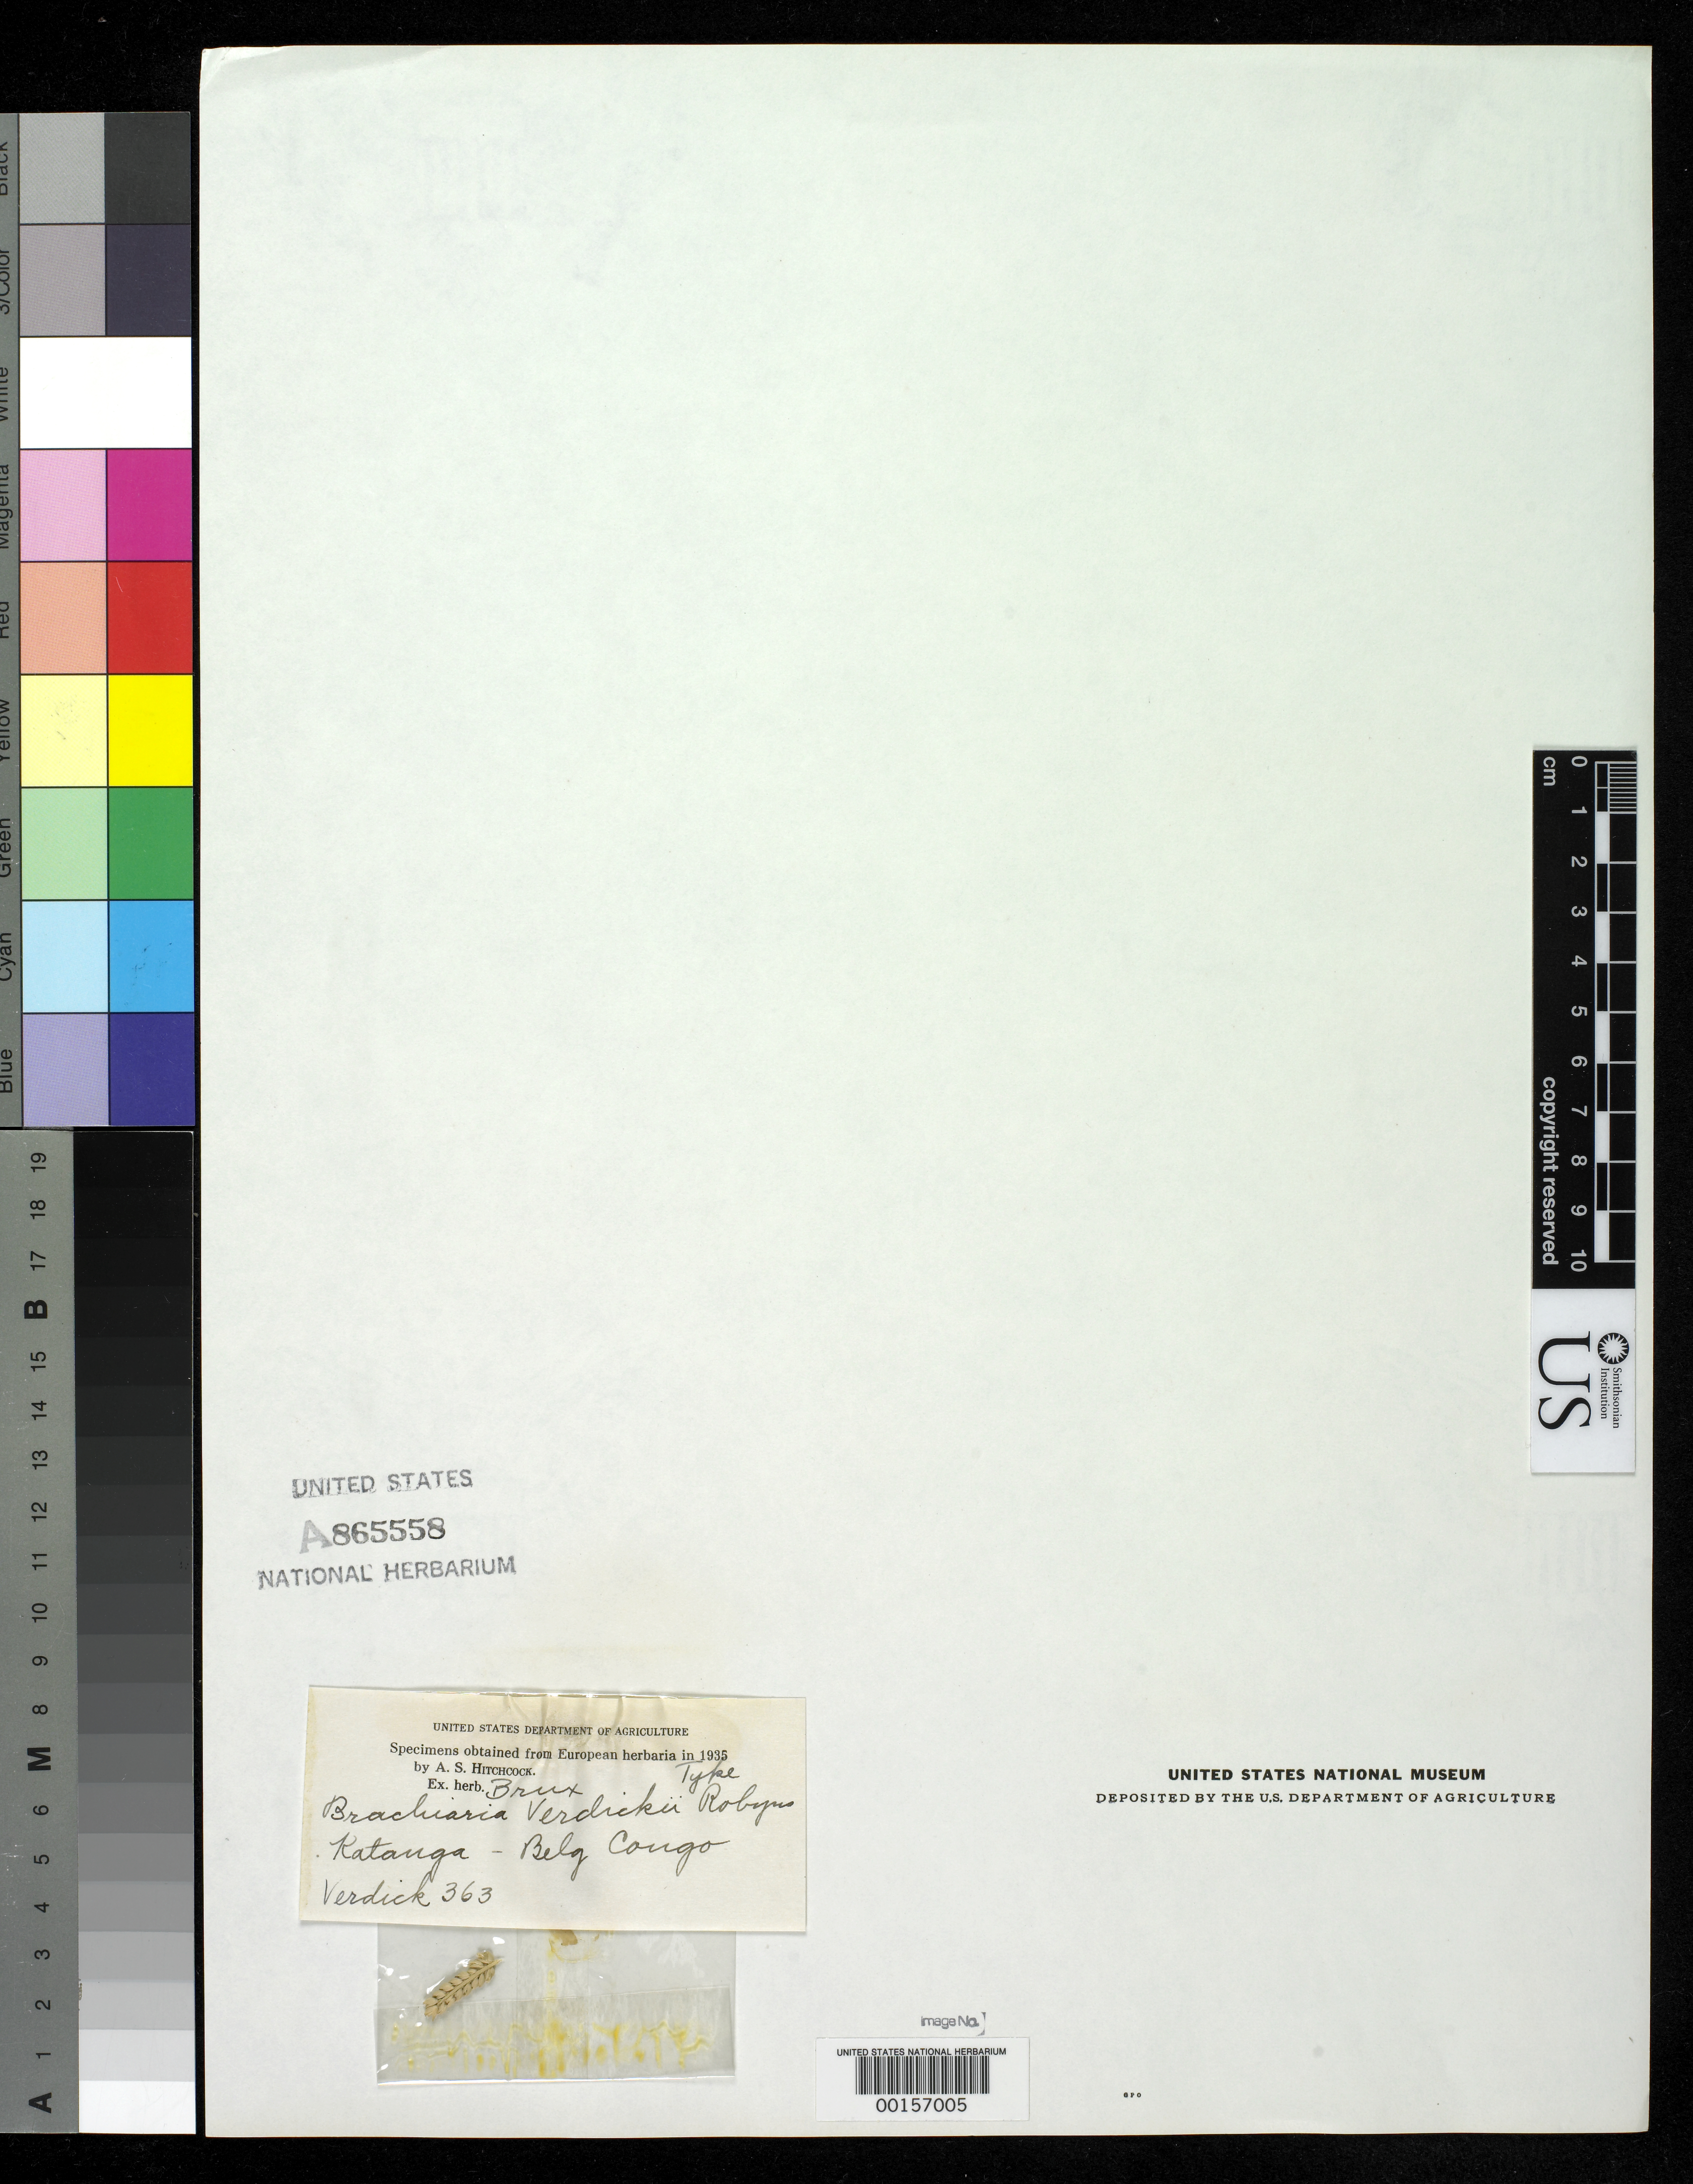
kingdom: Plantae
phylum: Tracheophyta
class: Liliopsida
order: Poales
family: Poaceae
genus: Brachiaria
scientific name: Brachiaria verdickii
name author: Robyns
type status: Type Fragment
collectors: E. Verdick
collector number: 363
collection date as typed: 1900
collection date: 1900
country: Congo, Democratic Republic of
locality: Haut-Katanga Dist., Lukafu.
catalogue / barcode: US 865558A